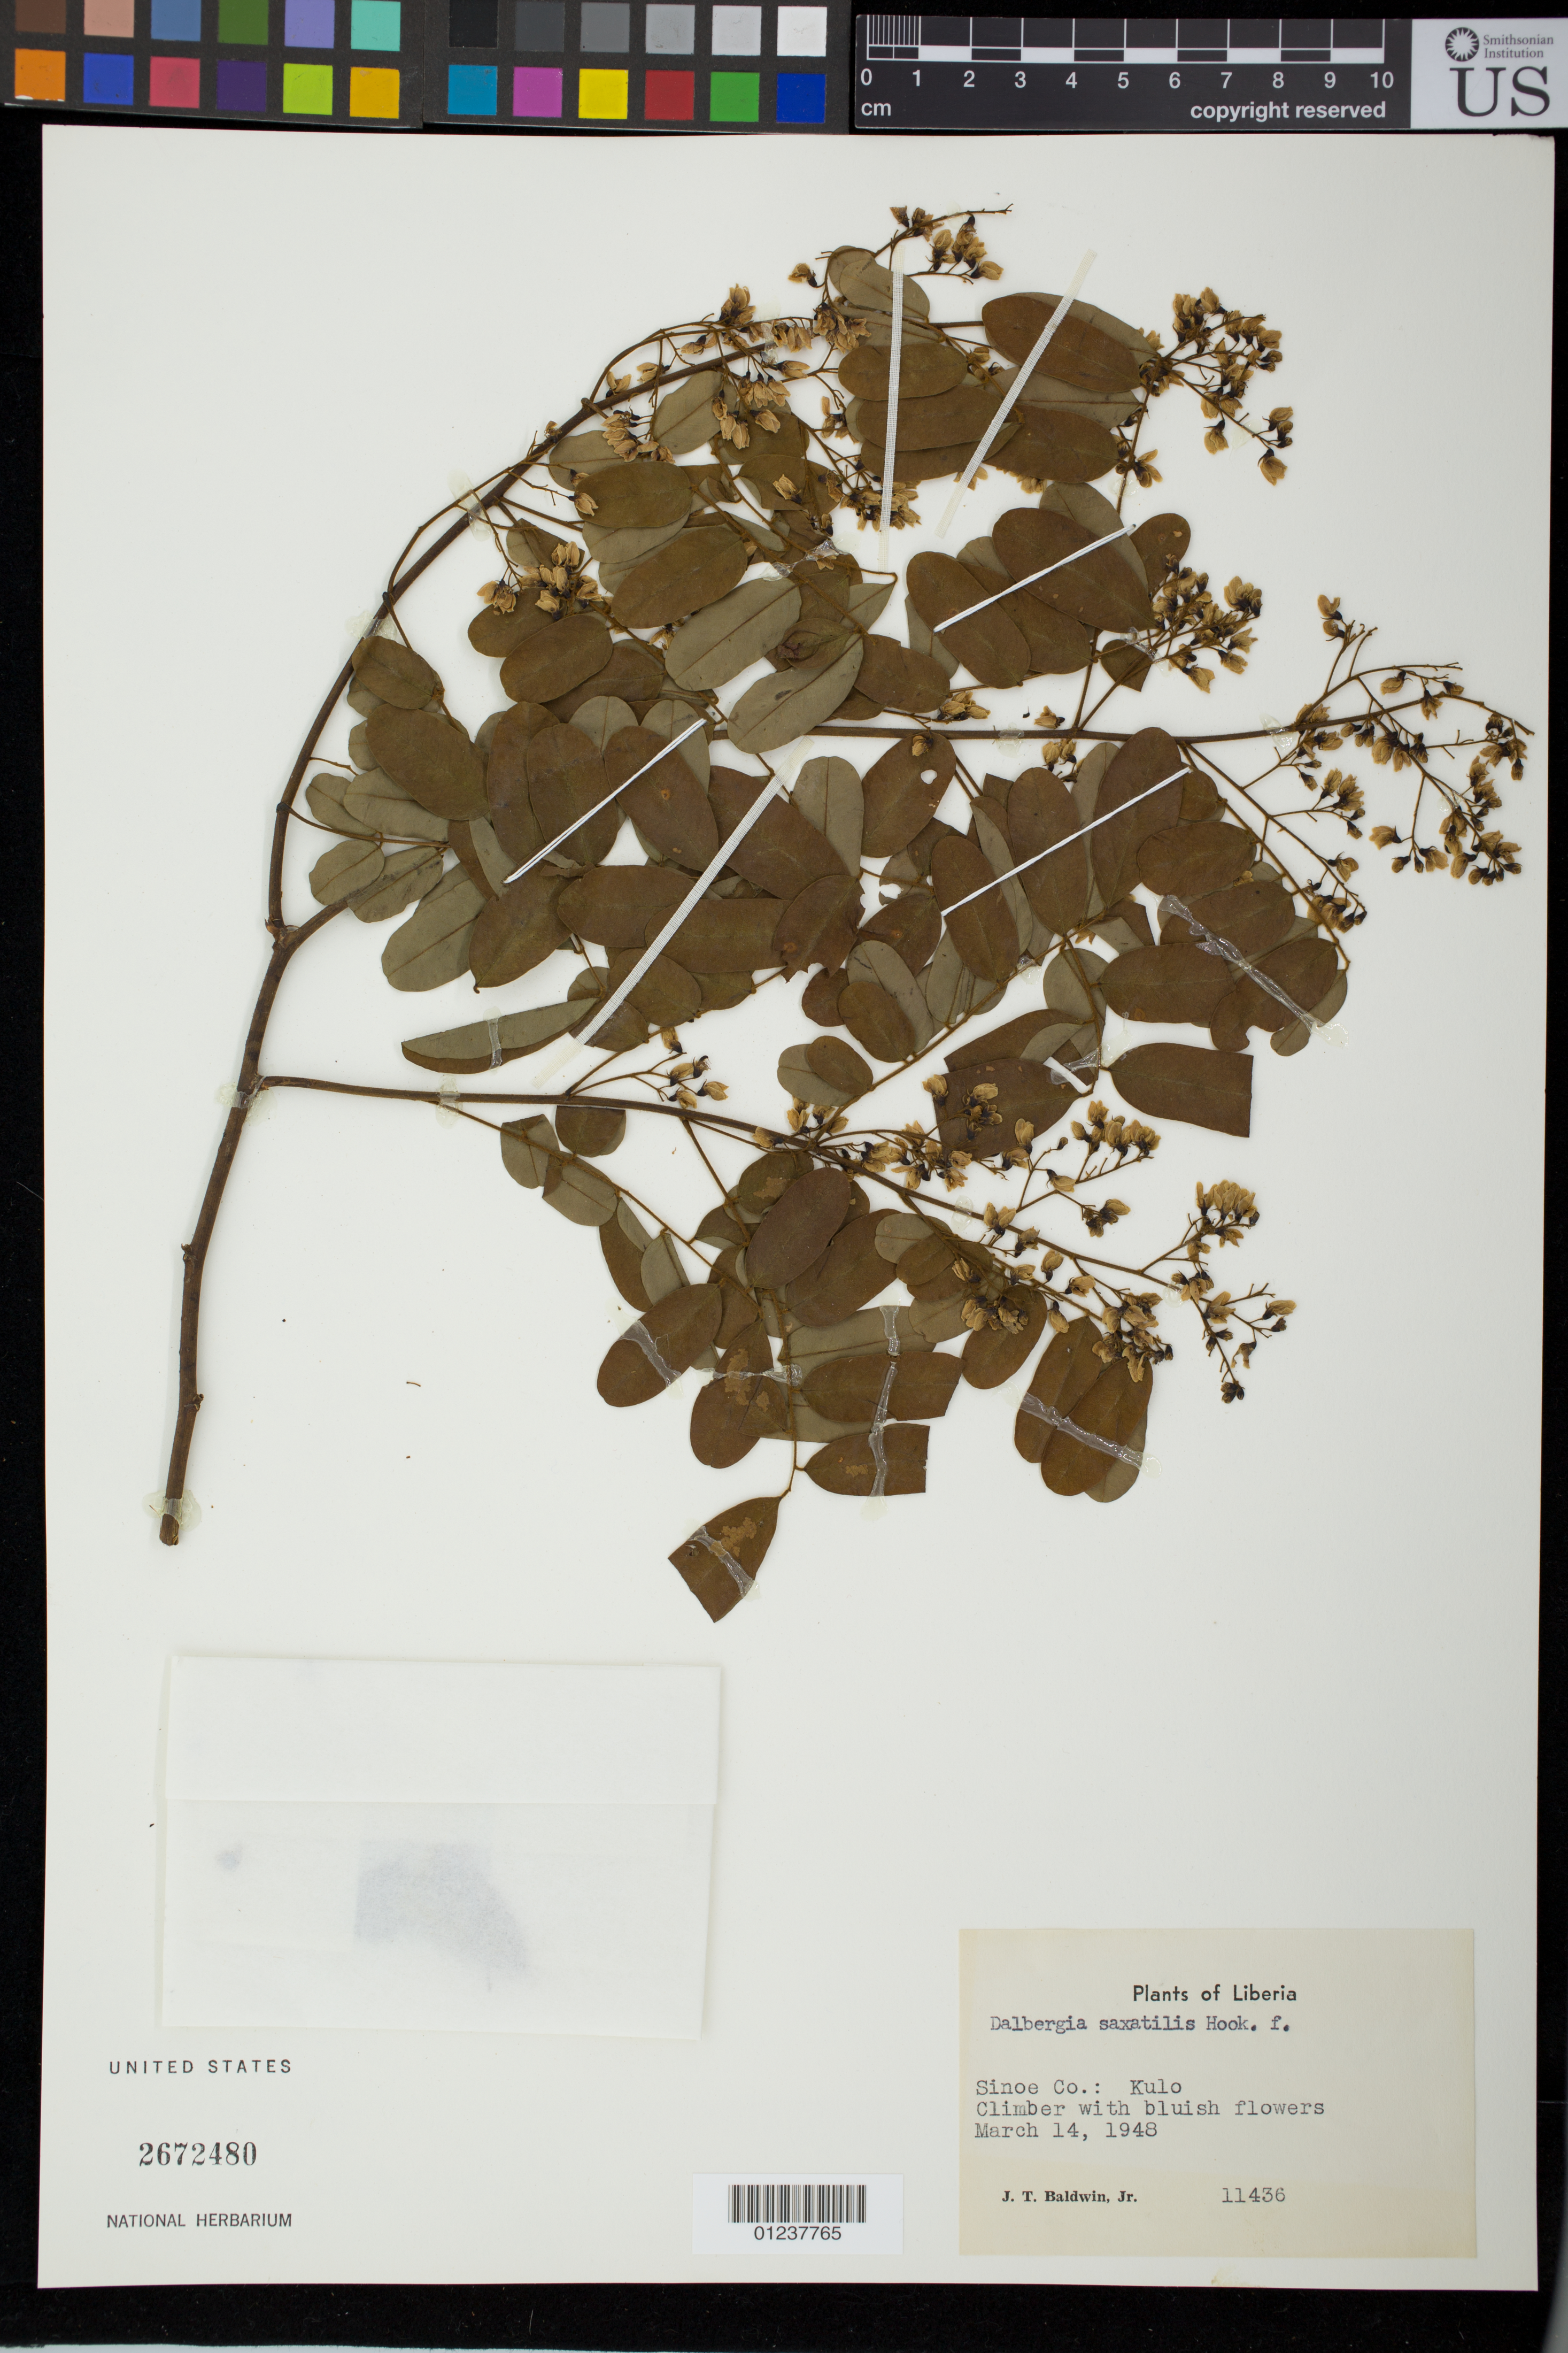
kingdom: Plantae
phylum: Tracheophyta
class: Magnoliopsida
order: Fabales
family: Fabaceae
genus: Dalbergia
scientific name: Dalbergia saxatilis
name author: Hook. f.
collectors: J. T. Baldwin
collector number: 11436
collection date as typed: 14 Mar 1948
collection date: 1948-03-14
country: Liberia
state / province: Sinoe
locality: Kulo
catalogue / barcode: US 2672480